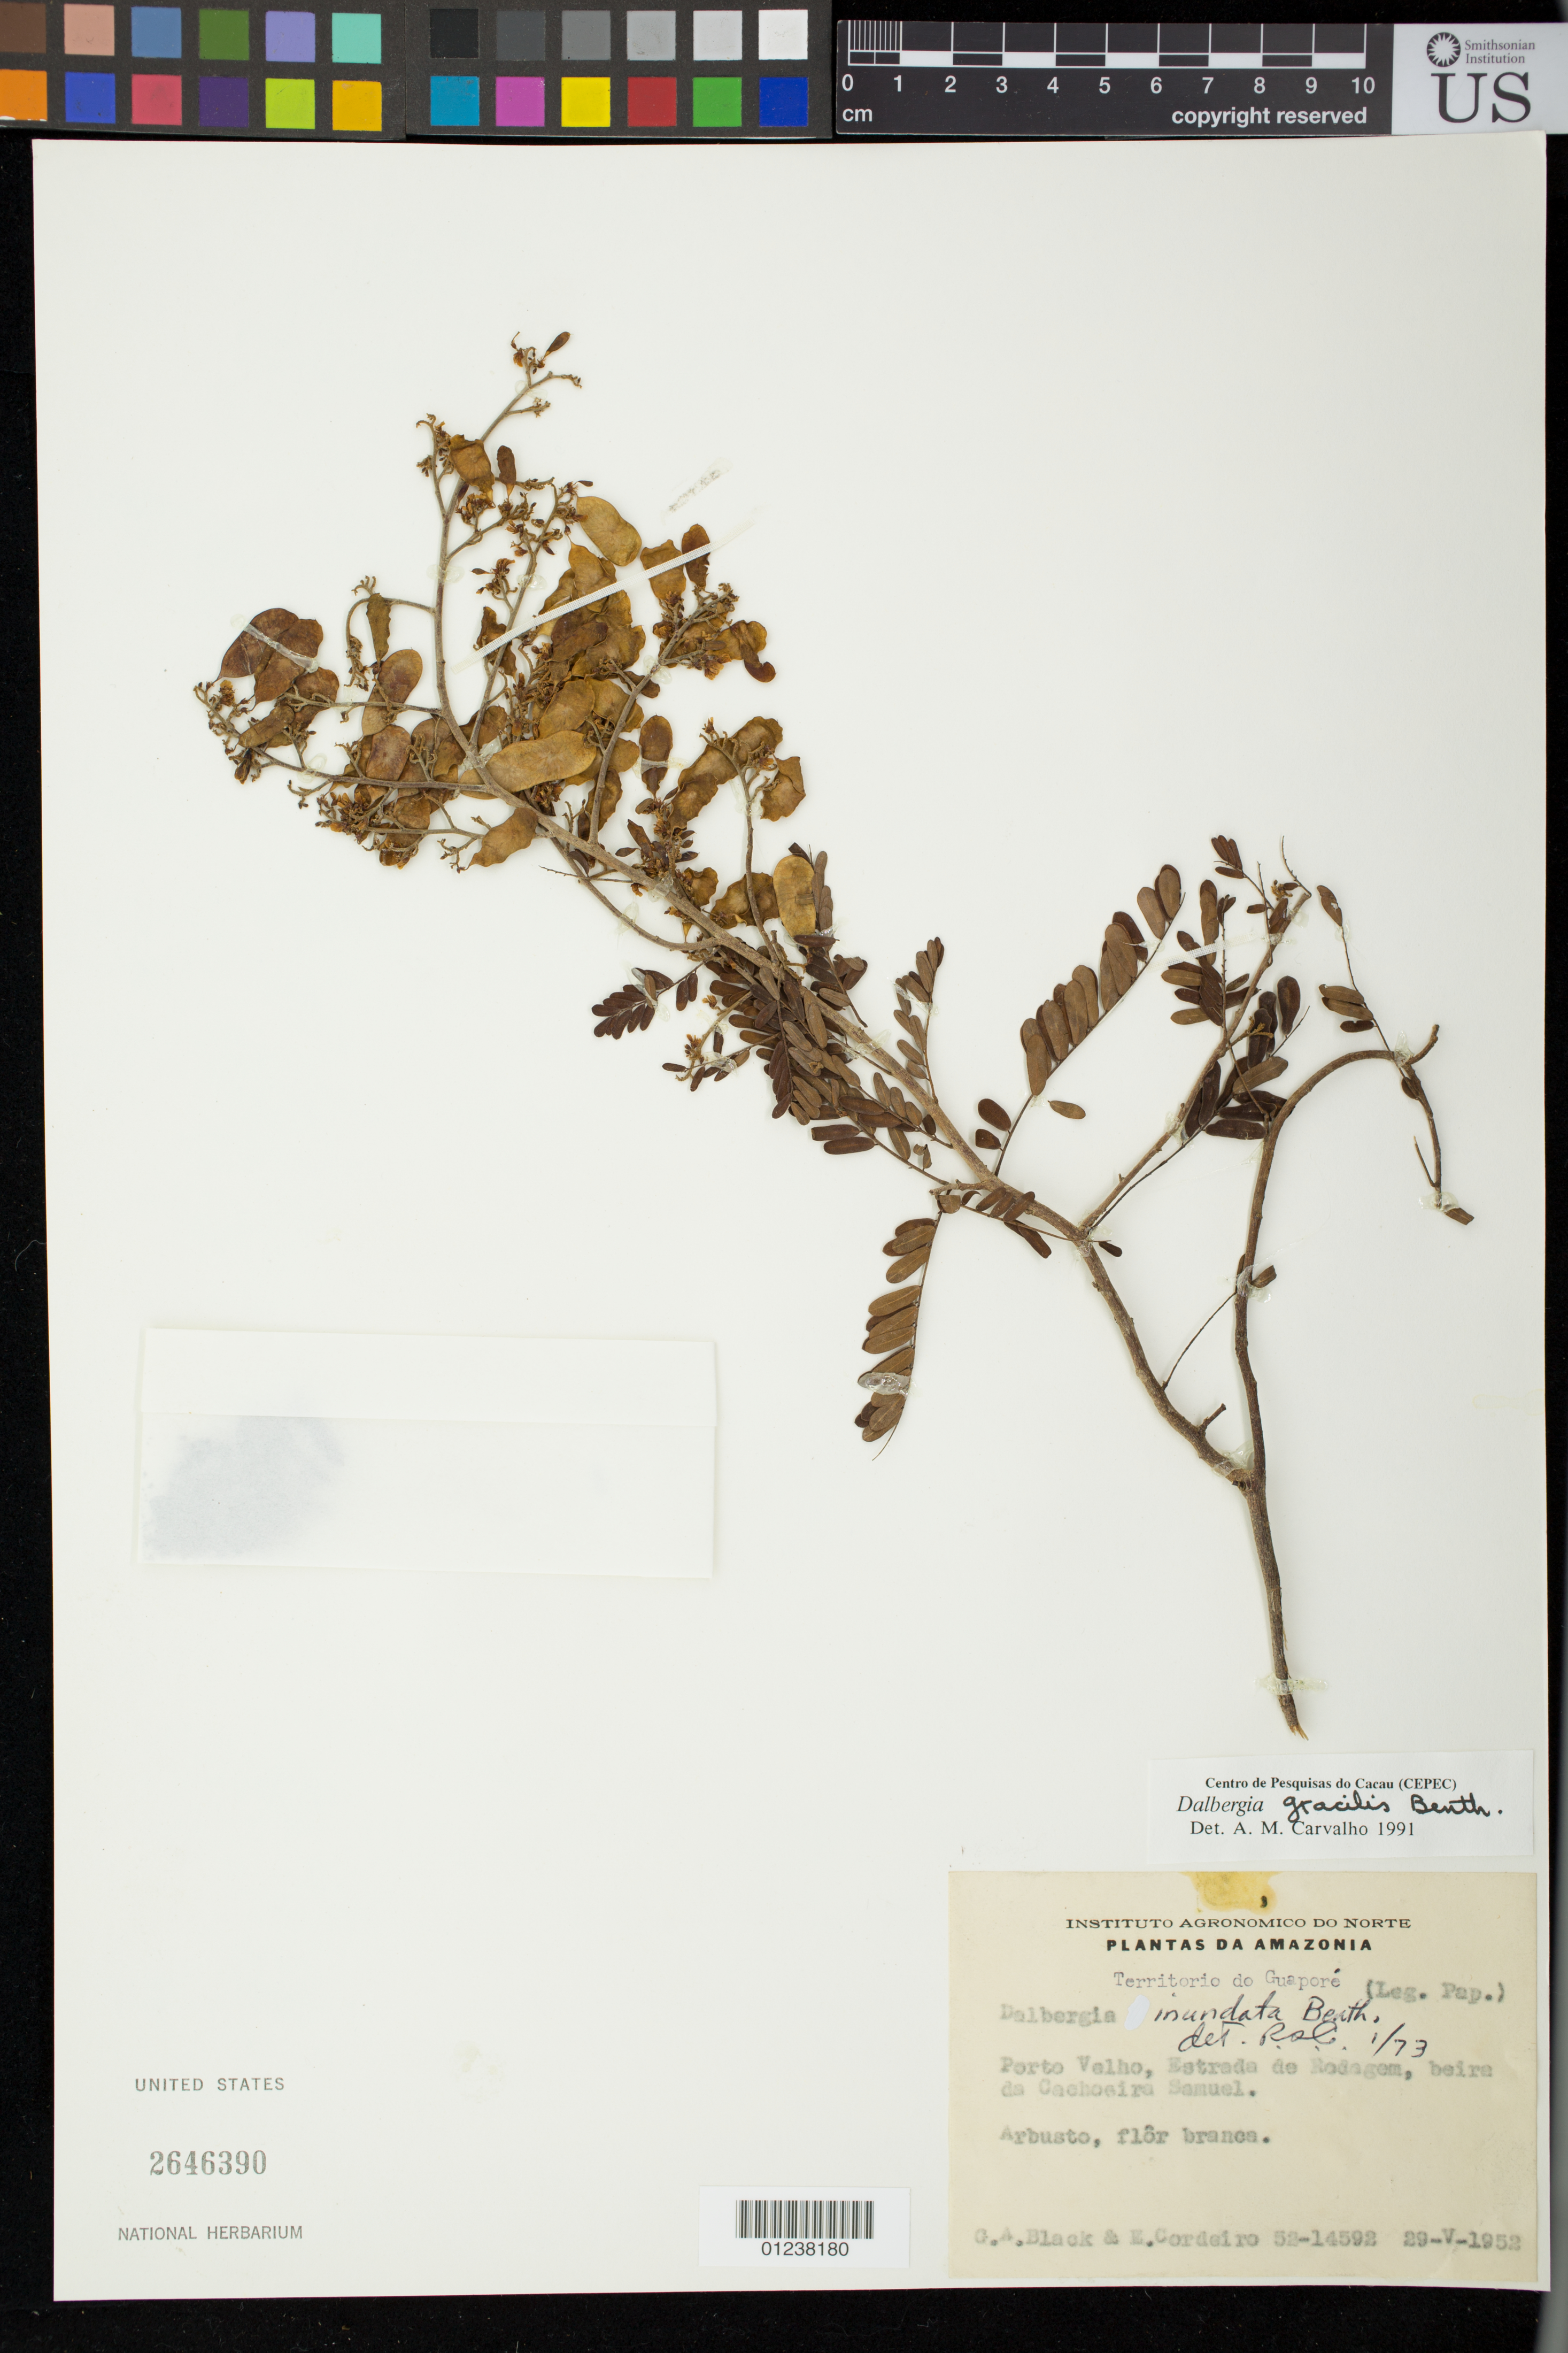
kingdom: Plantae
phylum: Tracheophyta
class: Magnoliopsida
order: Fabales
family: Fabaceae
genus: Dalbergia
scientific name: Dalbergia gracilis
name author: Benth.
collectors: G. A. Black & E. Cordeiro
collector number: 52-14592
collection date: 1952-05-29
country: Brazil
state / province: Rondonia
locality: Territorio do Guapore. Porto Velho, Estrada de Rodagem, beira da Cachoeira Samuel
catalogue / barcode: US 2646390